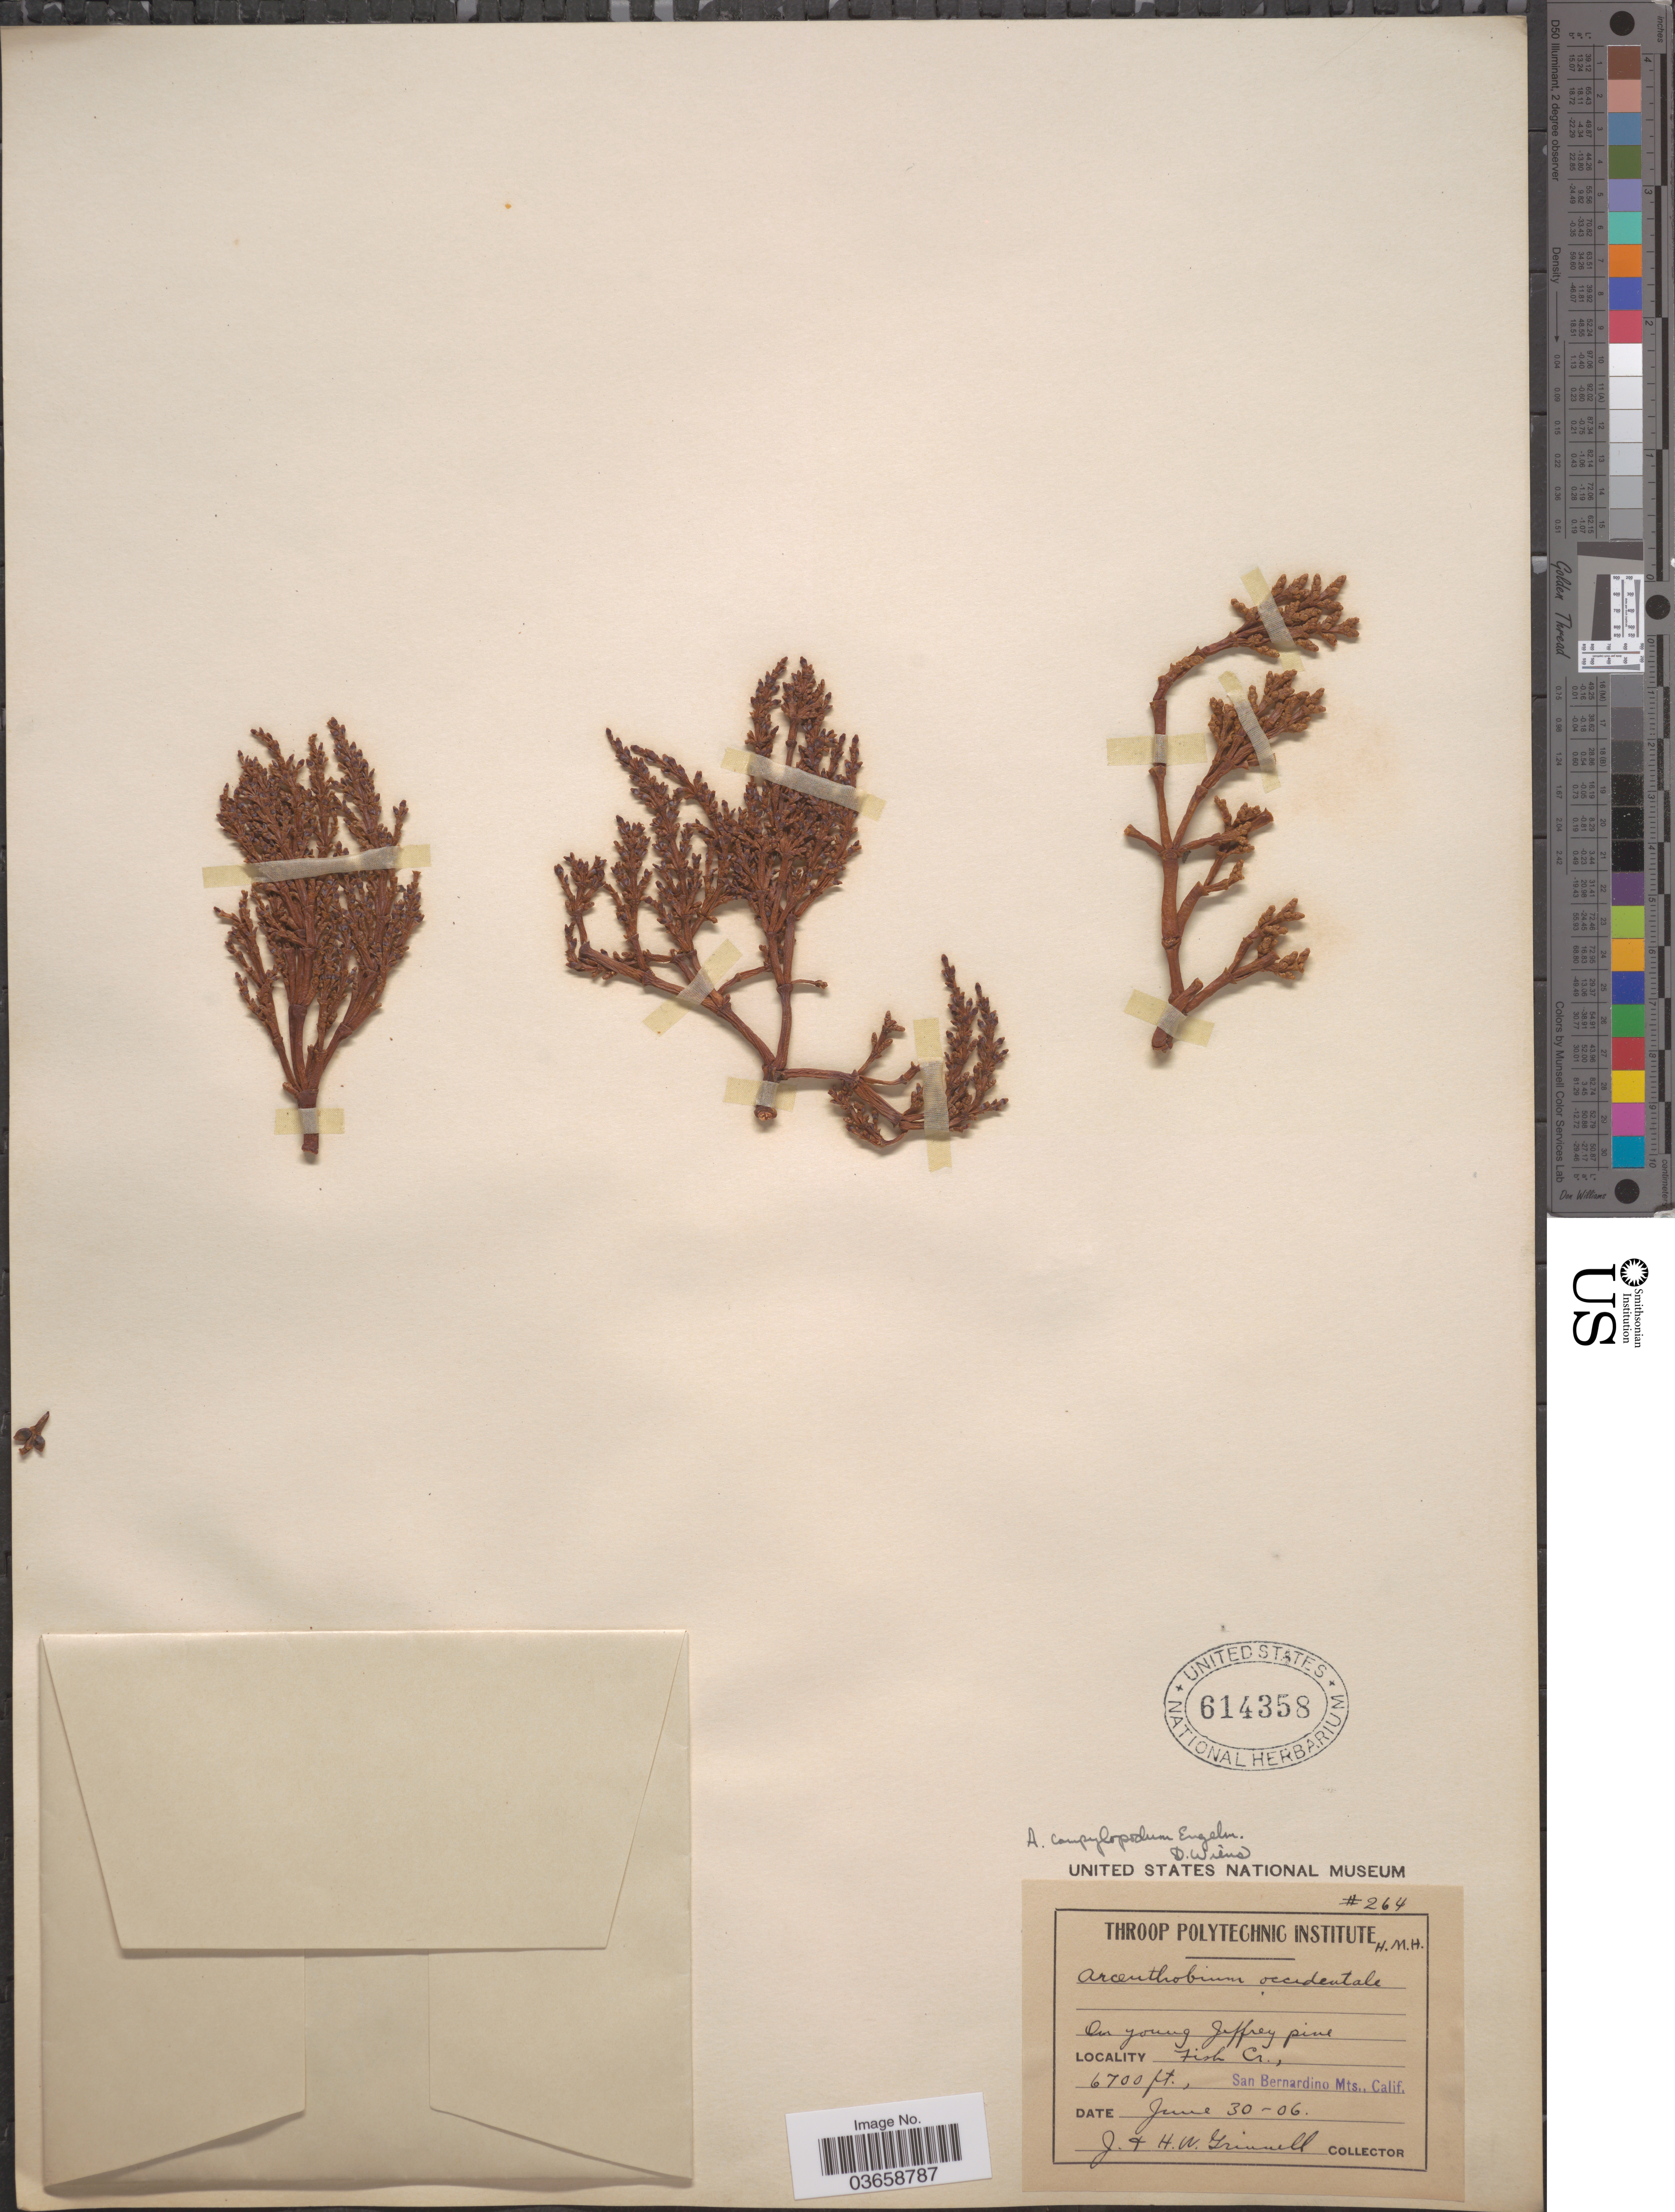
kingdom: Plantae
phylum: Tracheophyta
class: Magnoliopsida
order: Santalales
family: Viscaceae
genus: Arceuthobium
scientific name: Arceuthobium campylopodum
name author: Engelm.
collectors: J. Grinnell & H. Grinnell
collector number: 264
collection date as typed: Transcribed d/m/y: 30/6/6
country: United States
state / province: California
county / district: San Bernardino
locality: Fish Cr., San Bernardino Mts.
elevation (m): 2042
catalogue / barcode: US 614358